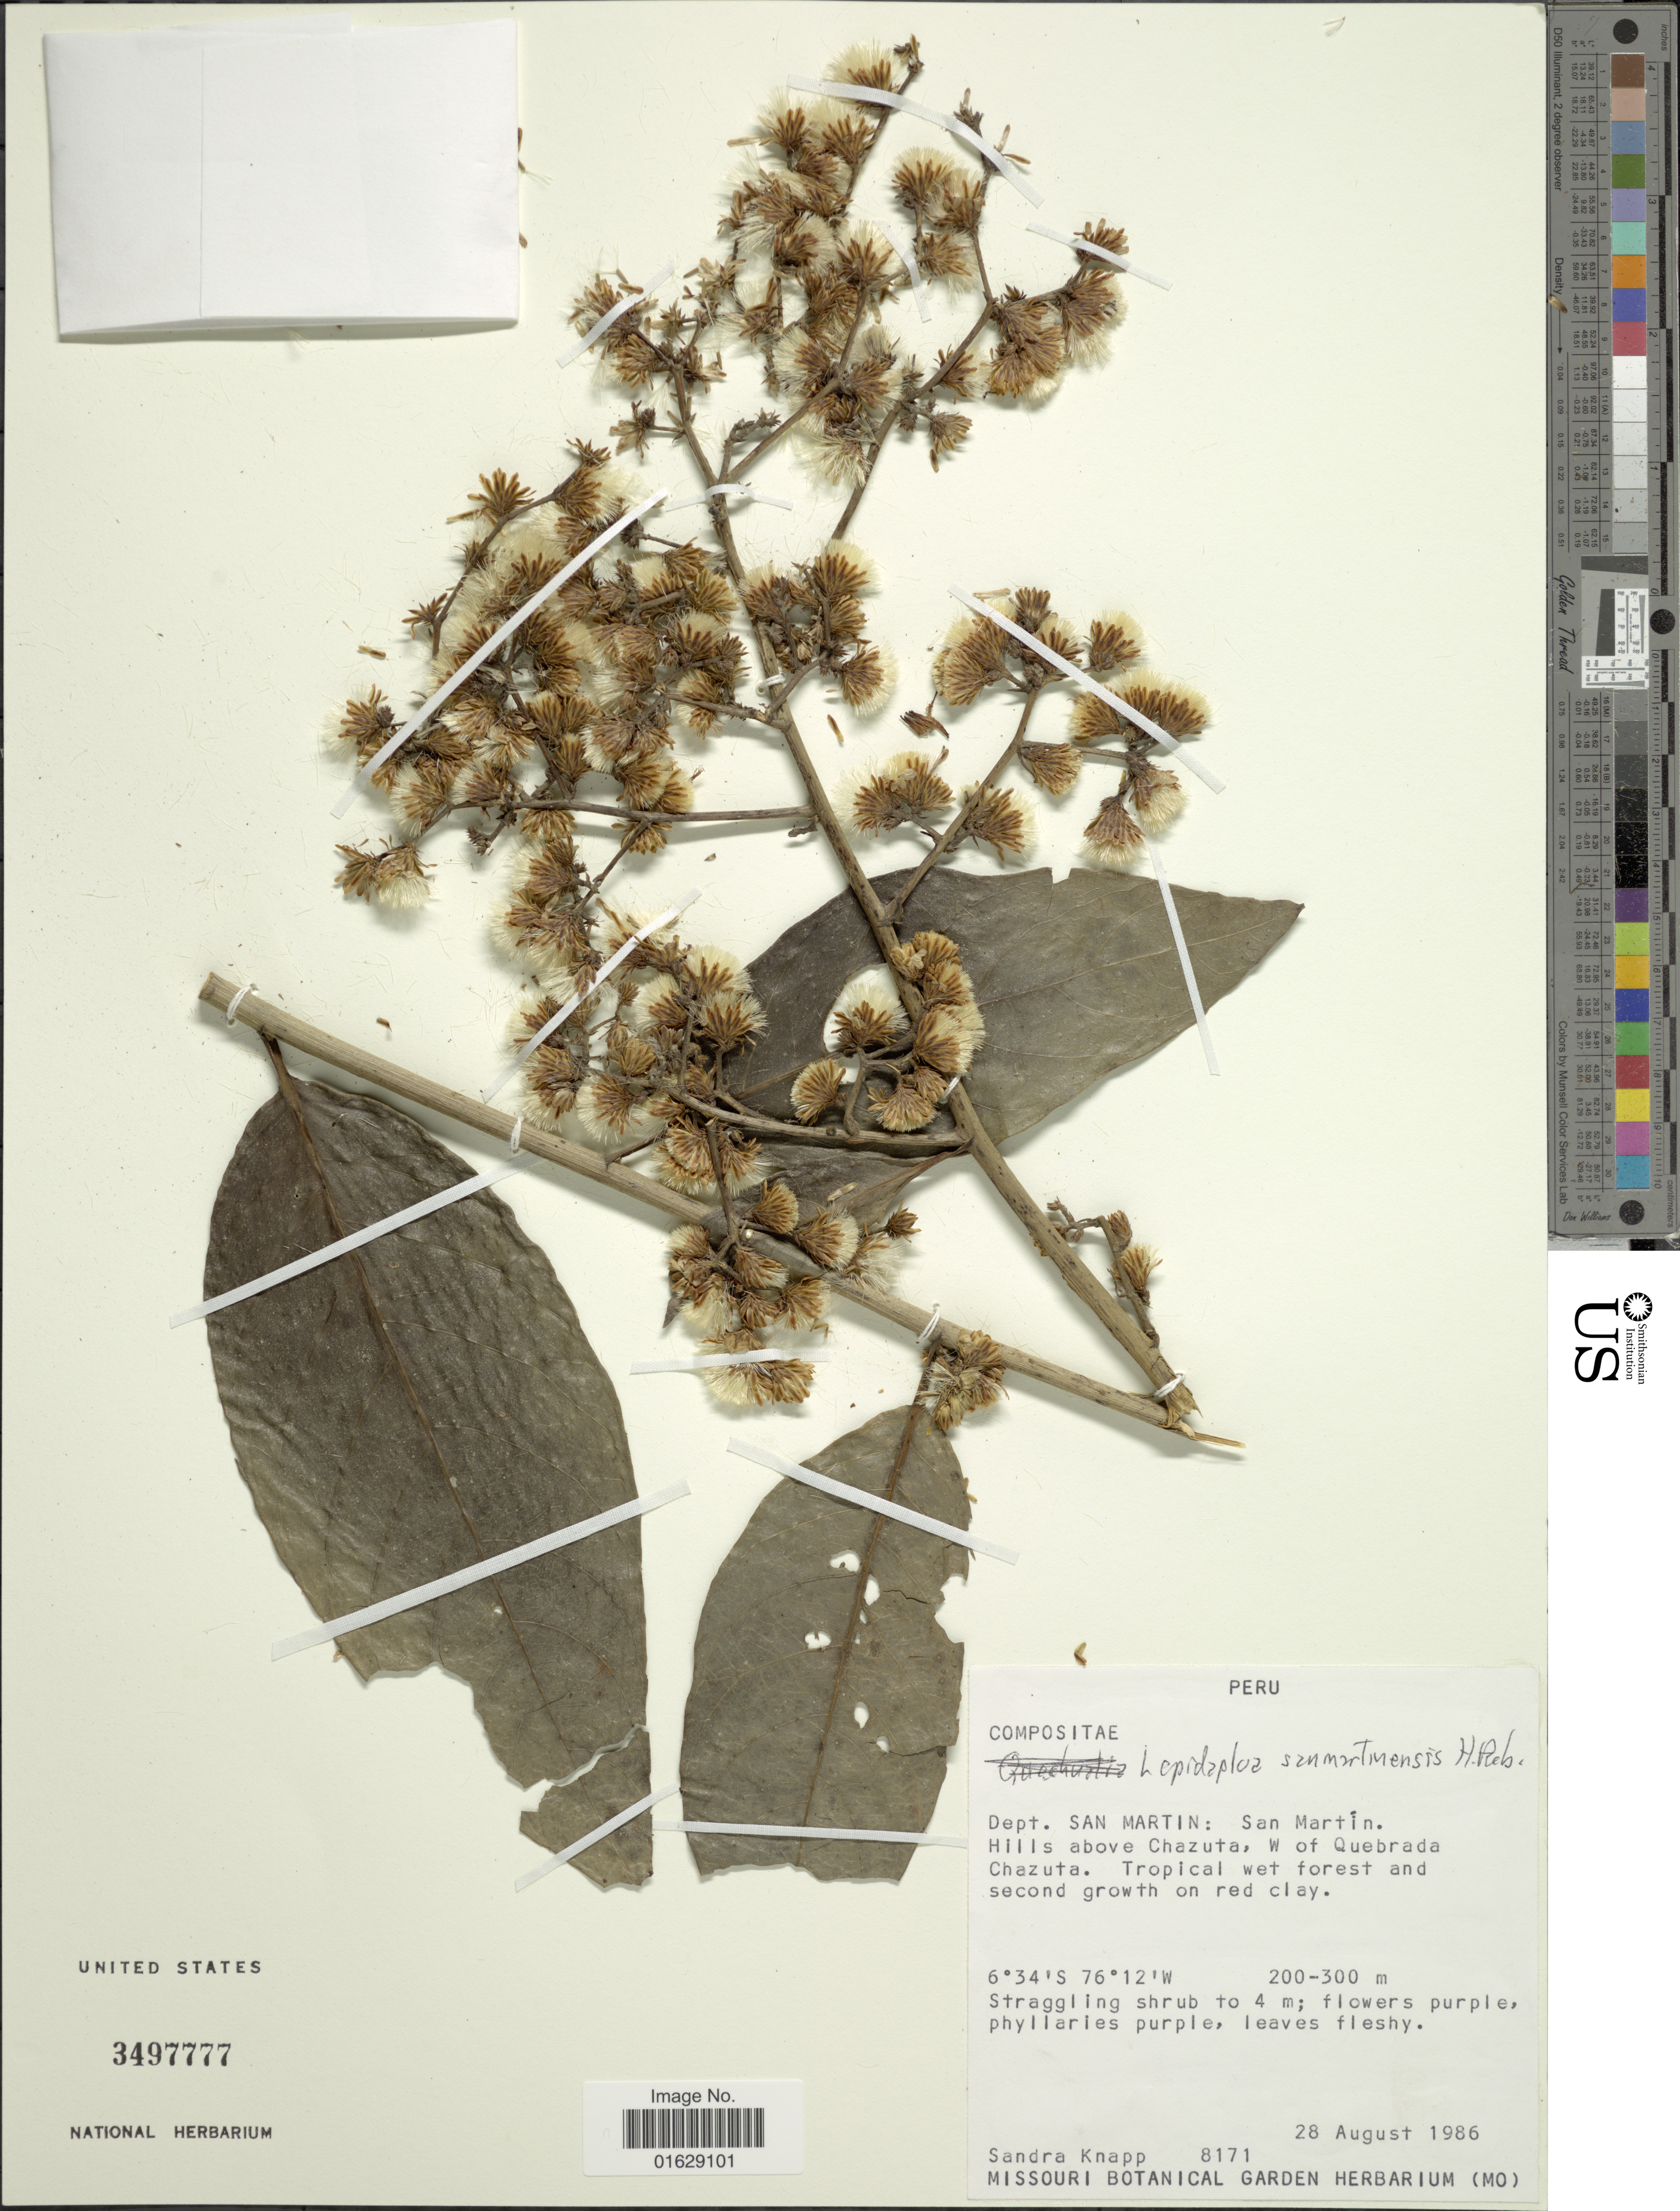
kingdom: Plantae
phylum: Tracheophyta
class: Magnoliopsida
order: Asterales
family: Asteraceae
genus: Lepidaploa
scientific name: Lepidaploa sanmartinensis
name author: H. Rob.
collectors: S. Knapp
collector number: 8171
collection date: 1986-08-28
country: Peru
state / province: San Martín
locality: Hills above Chazuta, W of Quebrada Chazuta.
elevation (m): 200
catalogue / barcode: US 3497777